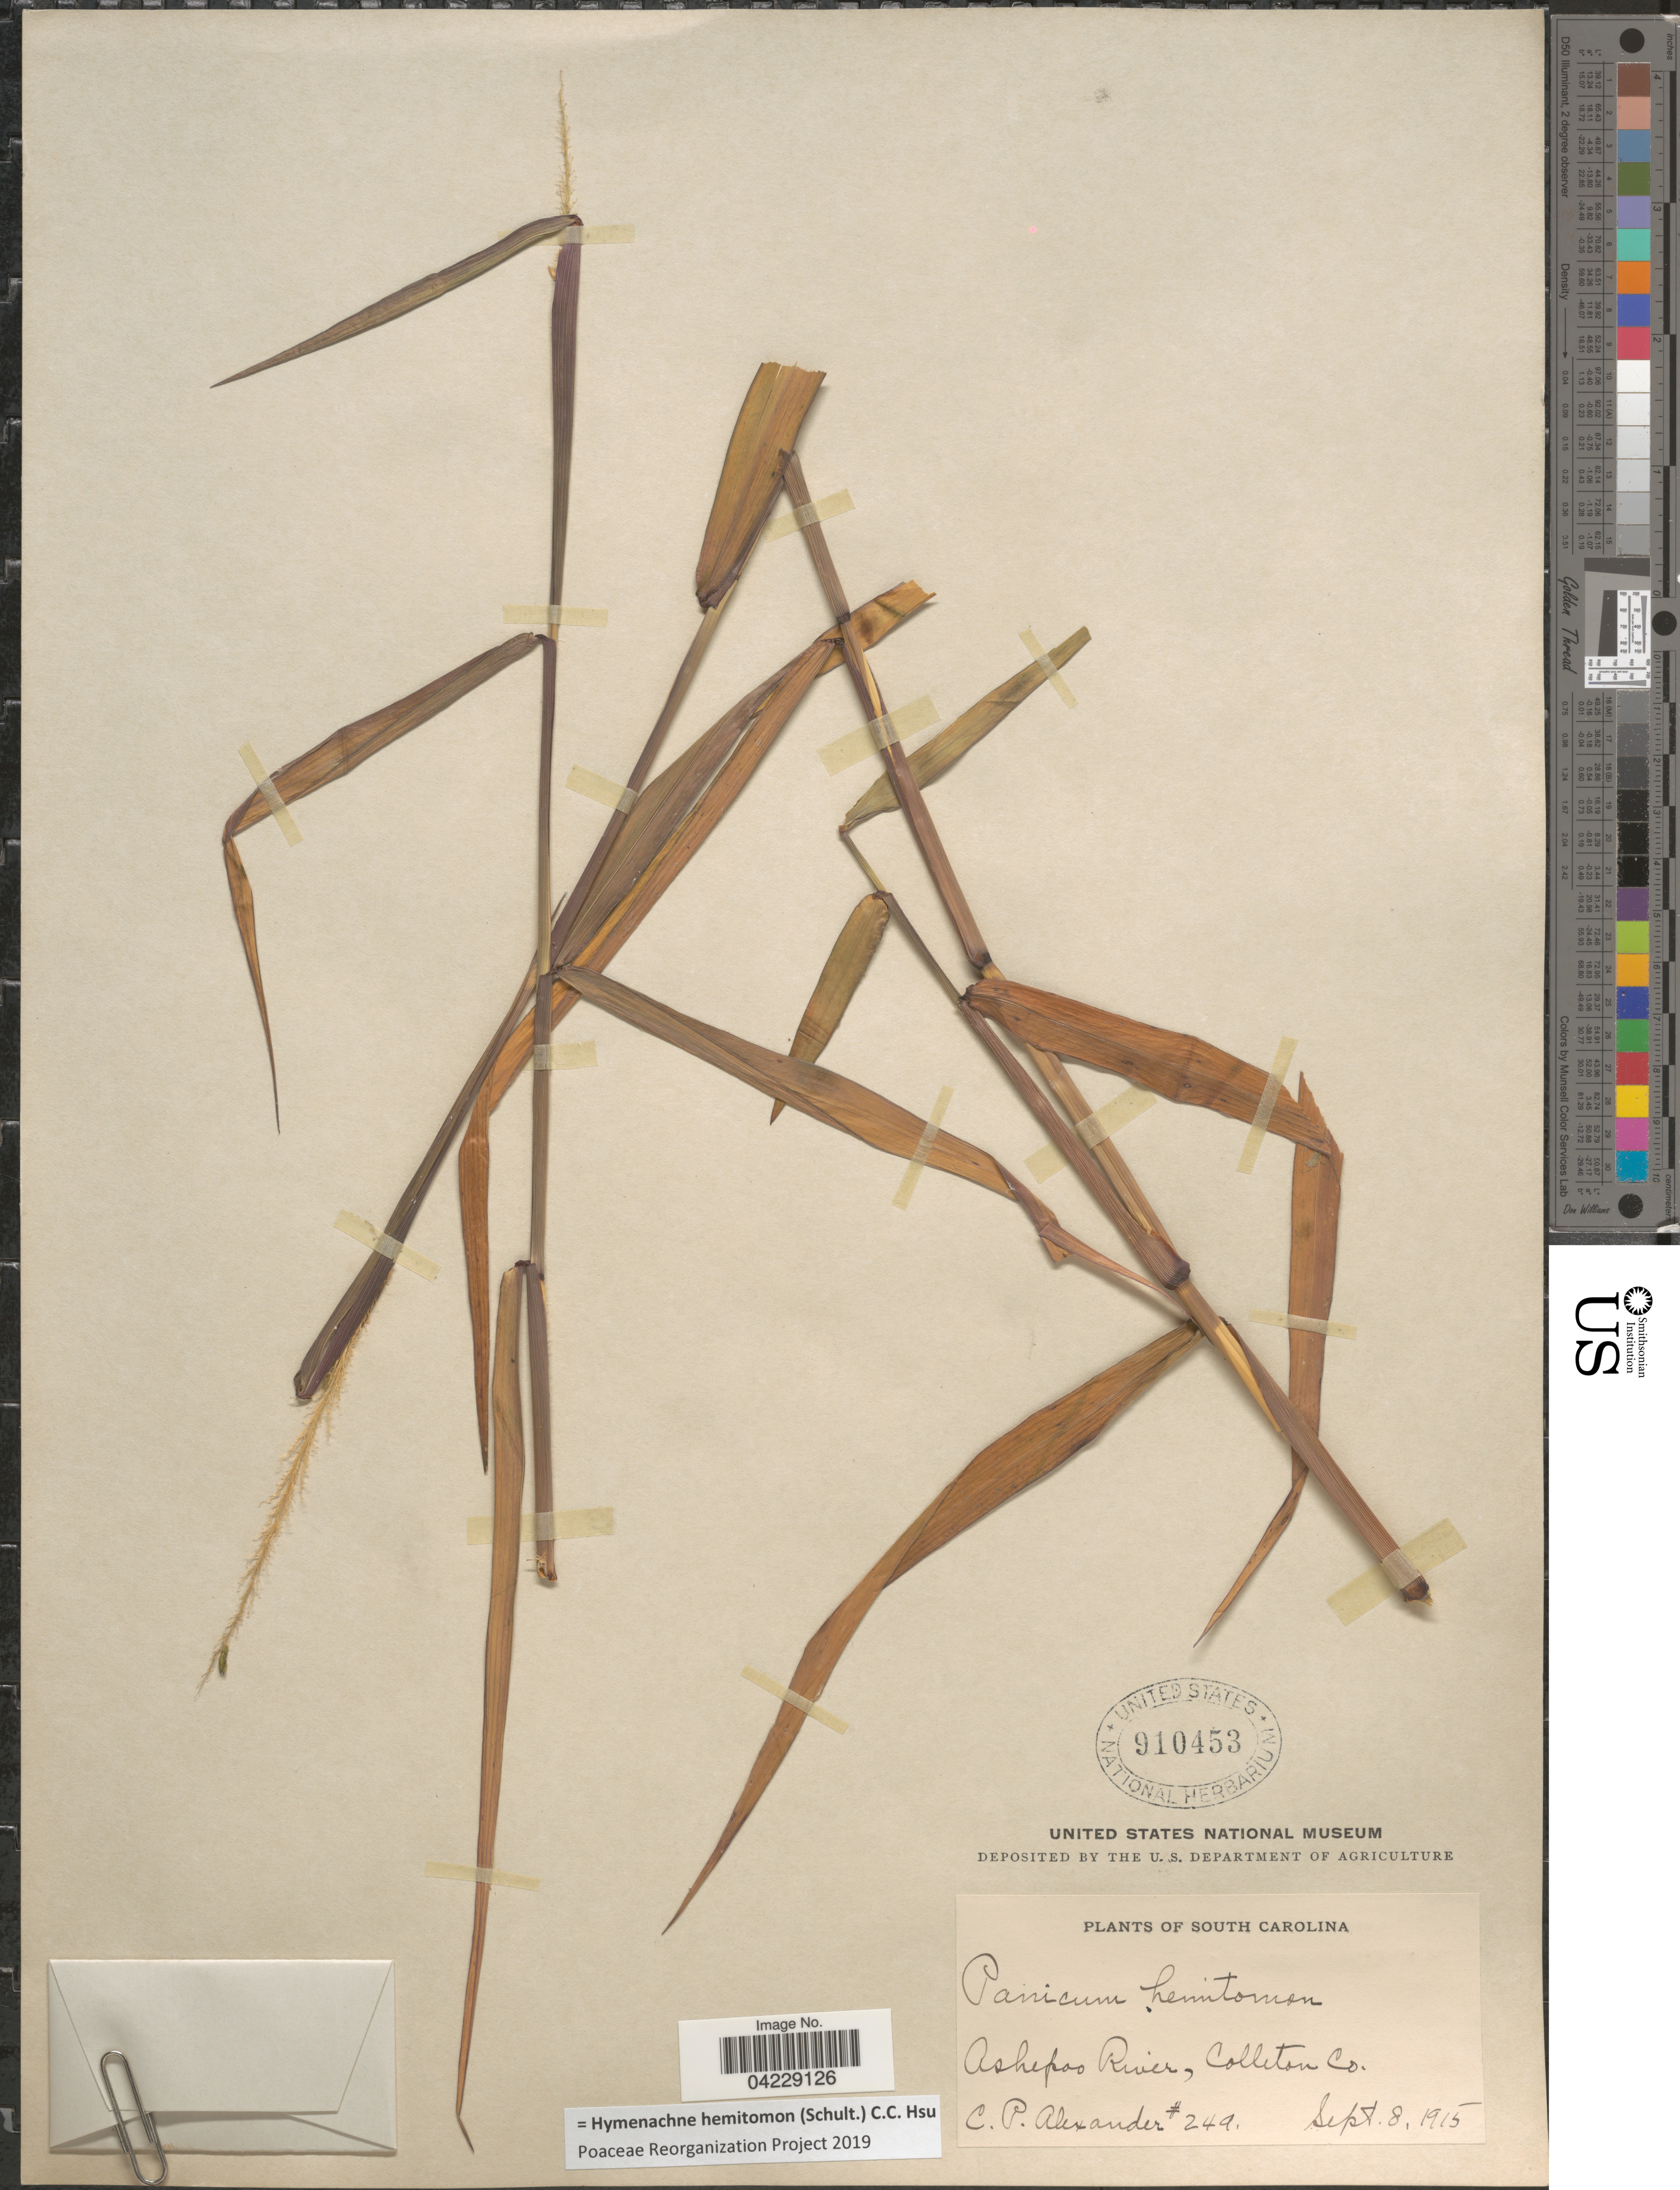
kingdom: Plantae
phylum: Tracheophyta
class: Liliopsida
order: Poales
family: Poaceae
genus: Hymenachne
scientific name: Hymenachne hemitomon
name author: (Schult.) C. C. Hsu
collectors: C. P. Alexander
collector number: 249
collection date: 1915-09-08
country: United States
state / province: South Carolina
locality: Ashepoo River, Colleton Co.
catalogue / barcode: US 910453